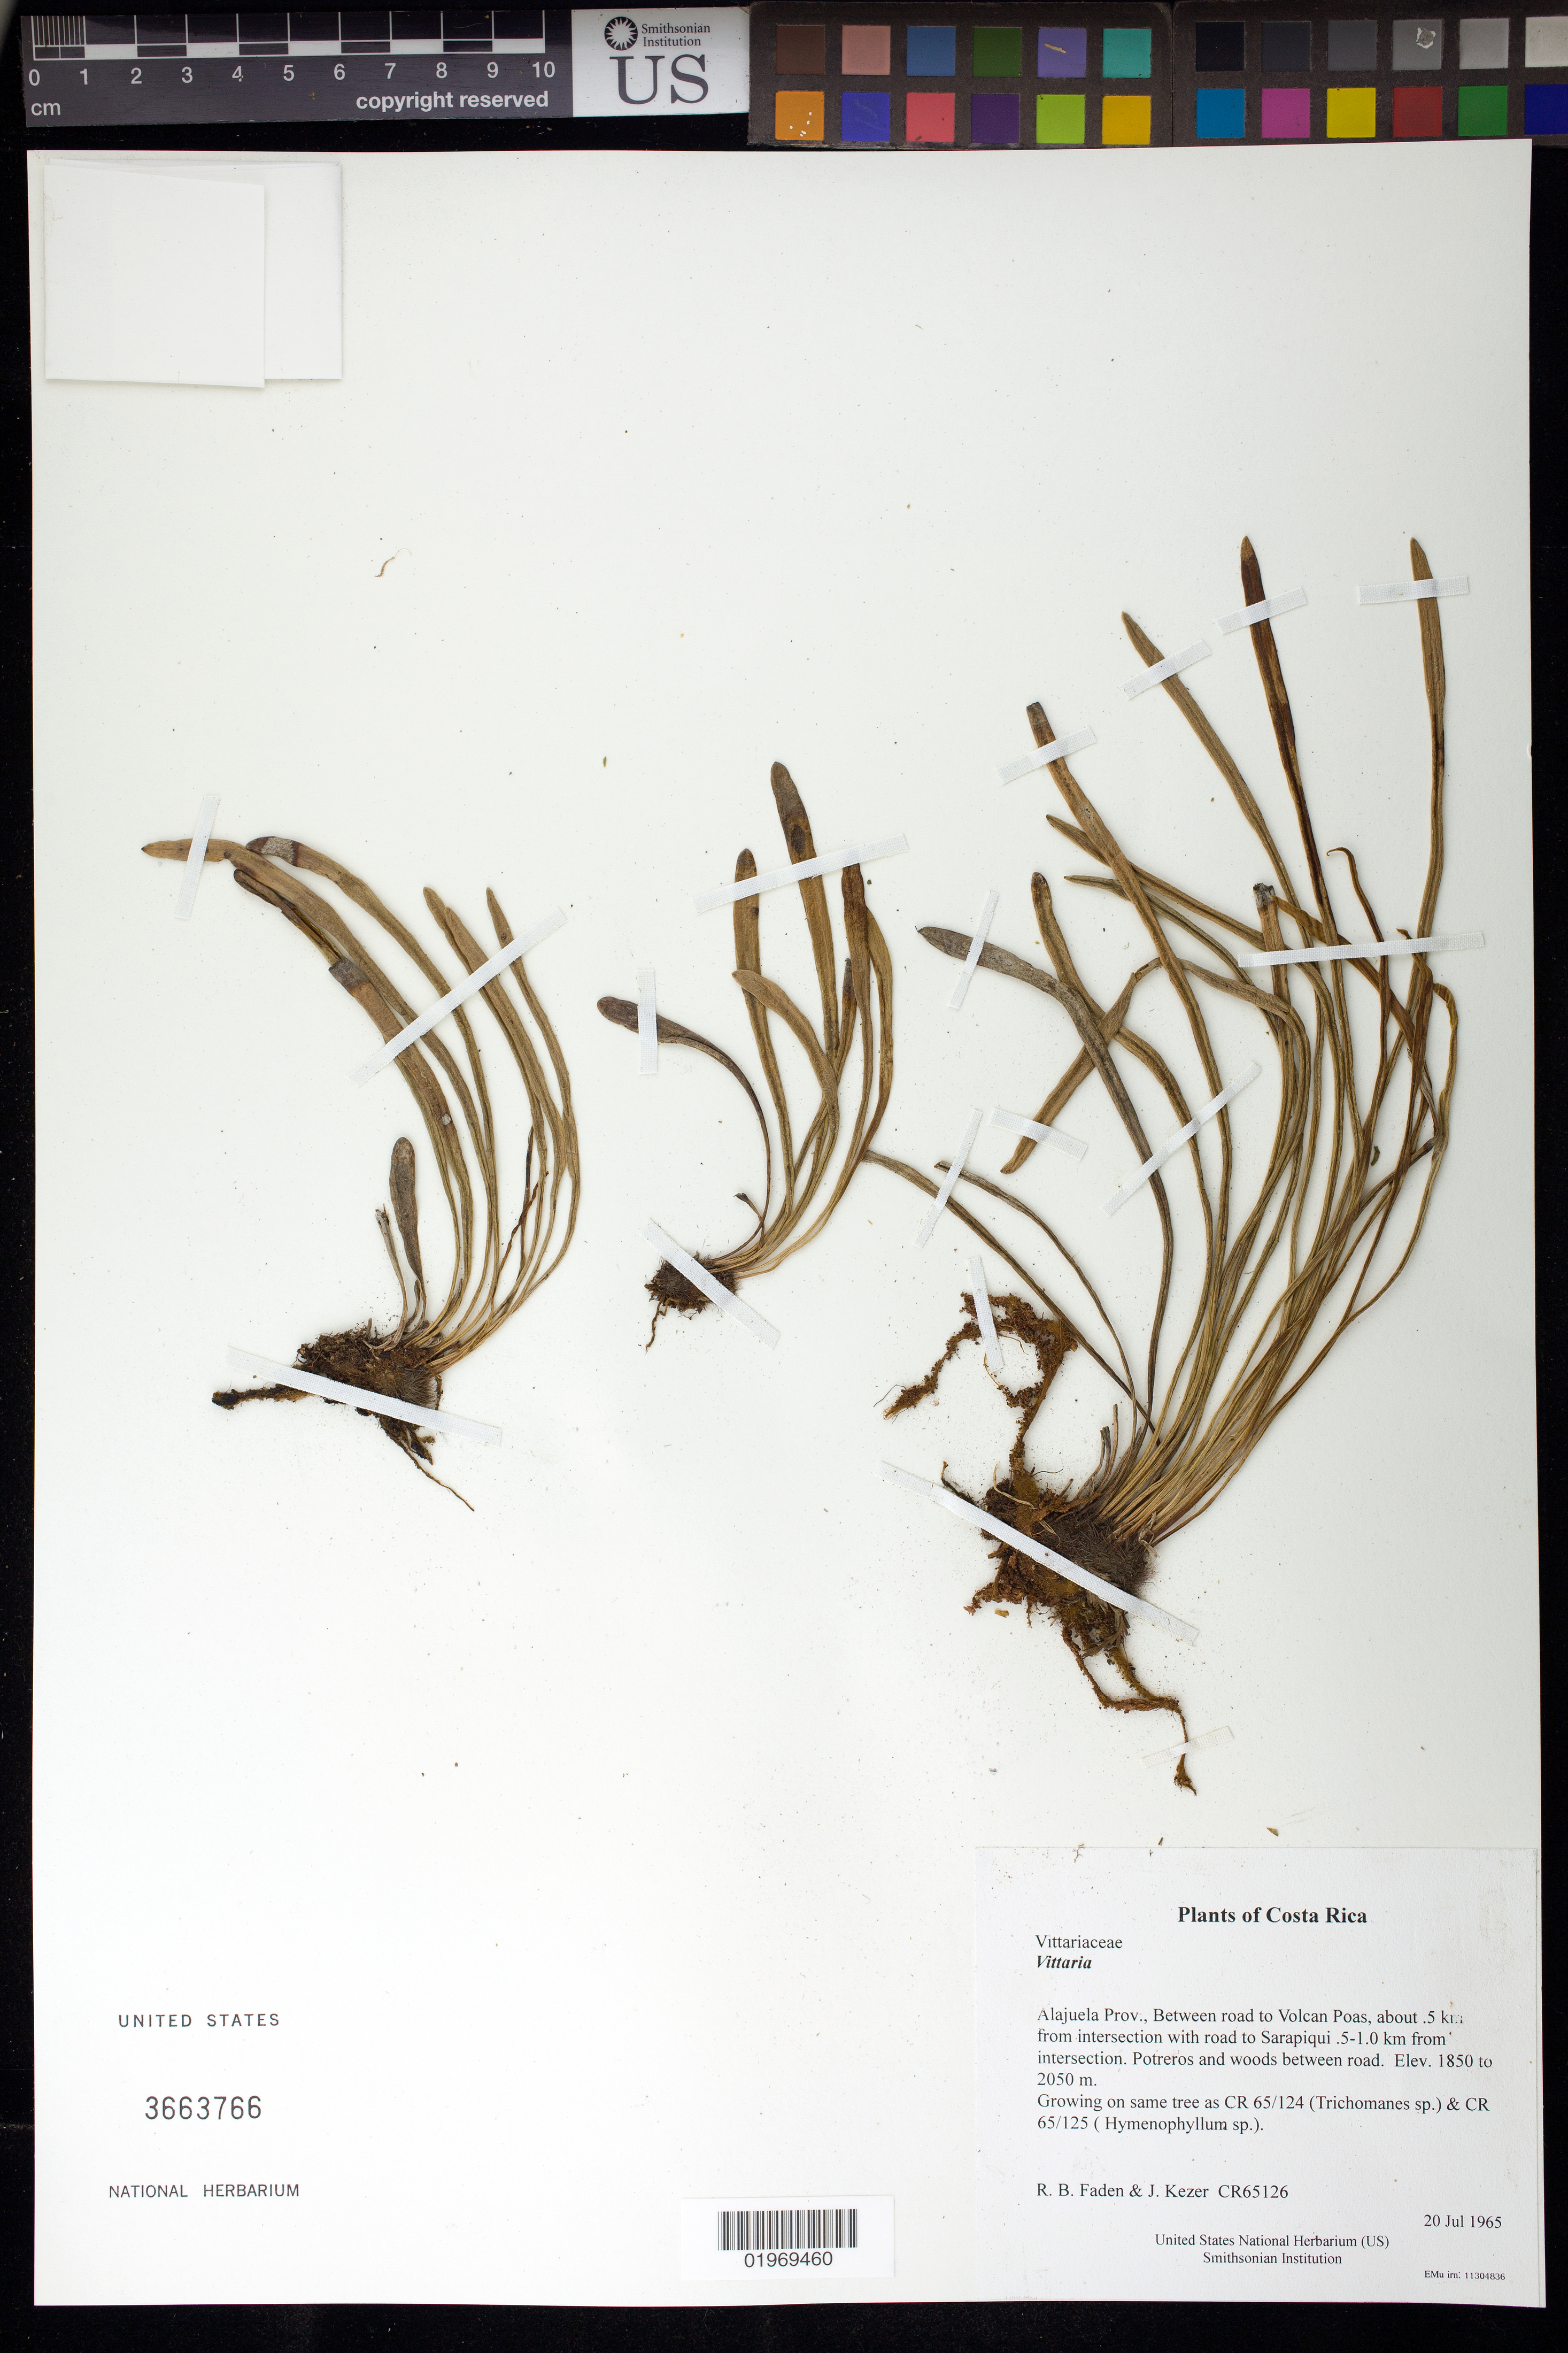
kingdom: Plantae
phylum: Tracheophyta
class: Polypodiopsida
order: Hymenophyllales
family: Hymenophyllaceae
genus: Trichomanes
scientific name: Trichomanes crispum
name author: L.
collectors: R. B. Faden & J. Kezer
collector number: CR65126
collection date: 1965-07-20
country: Costa Rica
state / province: Alajuela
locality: Between road to Volcan Poas, about .5 km from intersection with road to Sarapiqui .5-1.0 km from intersection. Potreros and woods between road.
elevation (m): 1850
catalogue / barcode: US 3663766